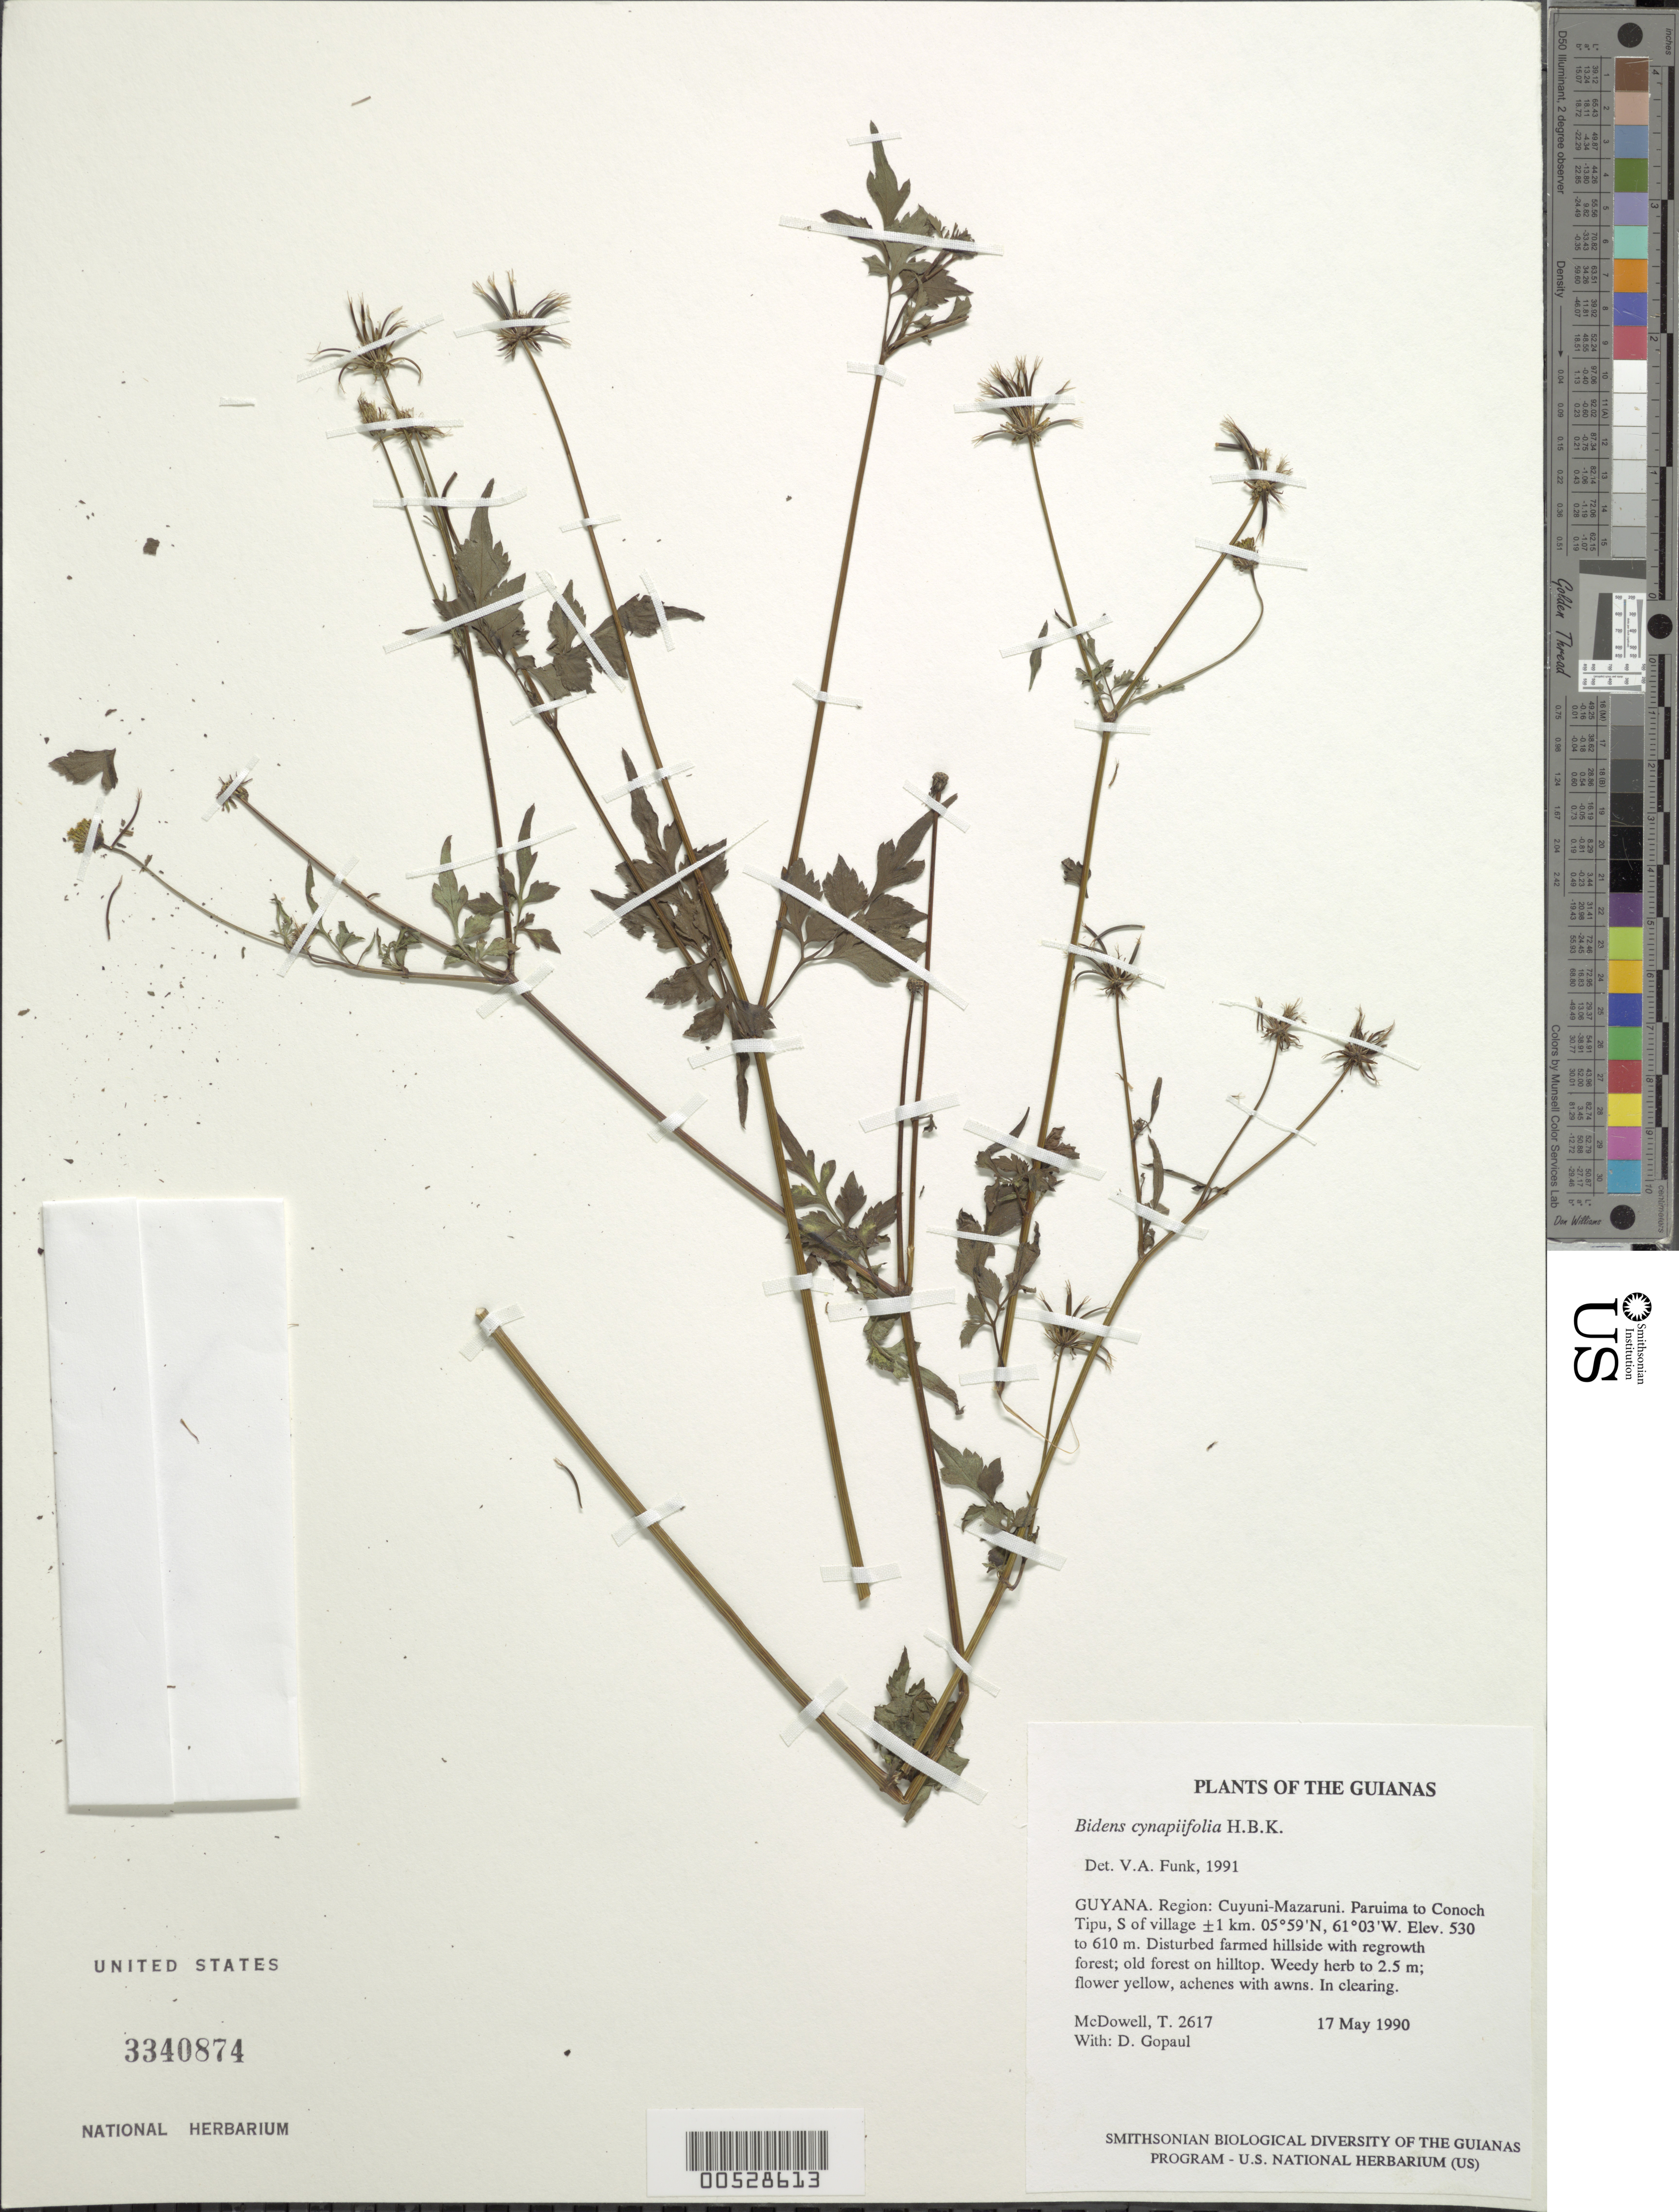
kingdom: Plantae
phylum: Tracheophyta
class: Magnoliopsida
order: Asterales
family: Asteraceae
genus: Bidens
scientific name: Bidens cynapiifolia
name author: Kunth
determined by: Funk, Vicki A., (BOT), Smithsonian Institution - National Museum of Natural History (UNITED STATES)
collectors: T. McDowell & D. Gopaul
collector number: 2617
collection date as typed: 17 May 1990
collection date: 1990-05-17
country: Guyana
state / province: Cuyuni-Mazaruni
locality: Paruima to Conoch Tipu, S of village ±1 km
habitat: Disturbed farmed hillside with regrowth forest; old forest on hilltop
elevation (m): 530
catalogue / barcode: US 3340878